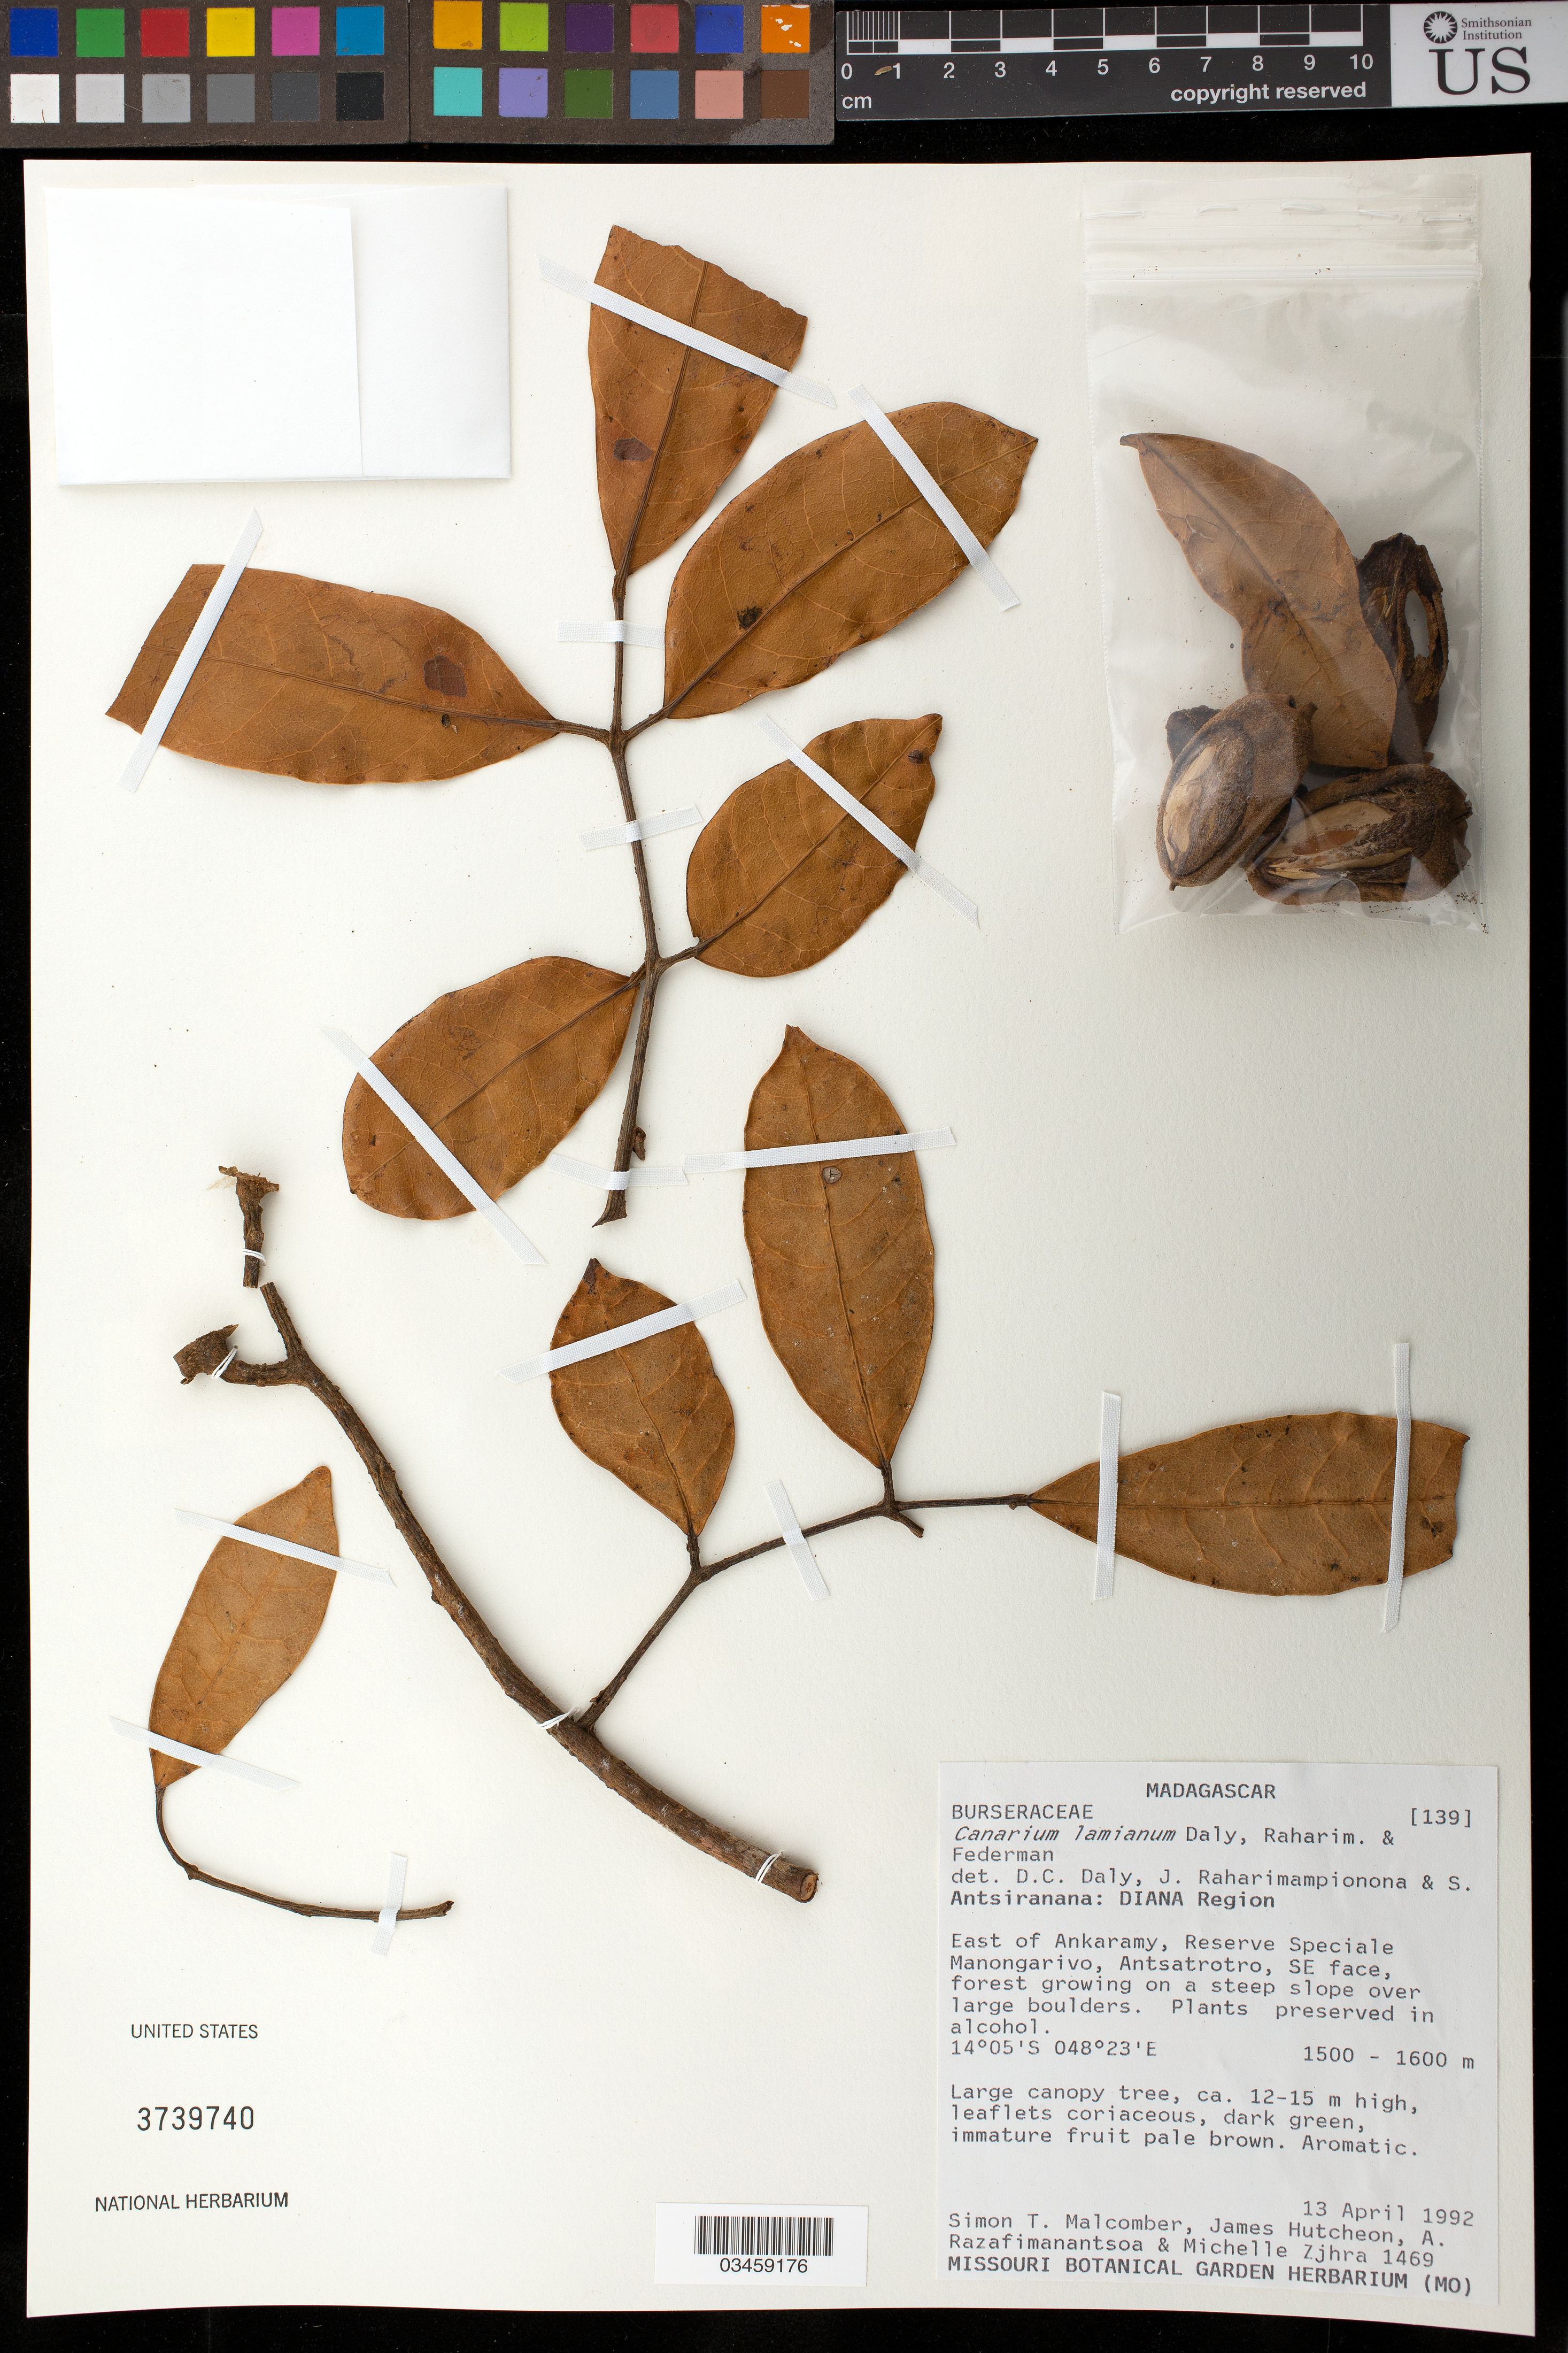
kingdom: Plantae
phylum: Tracheophyta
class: Magnoliopsida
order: Sapindales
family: Burseraceae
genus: Canarium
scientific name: Canarium lamianum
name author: Daly et al.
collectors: S. T. Malcomber, J. Hutcheon, A. Razafimanantsoa & M. Zjhra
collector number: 1469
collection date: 1992-04-13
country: Madagascar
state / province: Diana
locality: East of Ankaramy, Reserve Special Manongarivo, Antsatrotro, SE face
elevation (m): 1500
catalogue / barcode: US 3739740